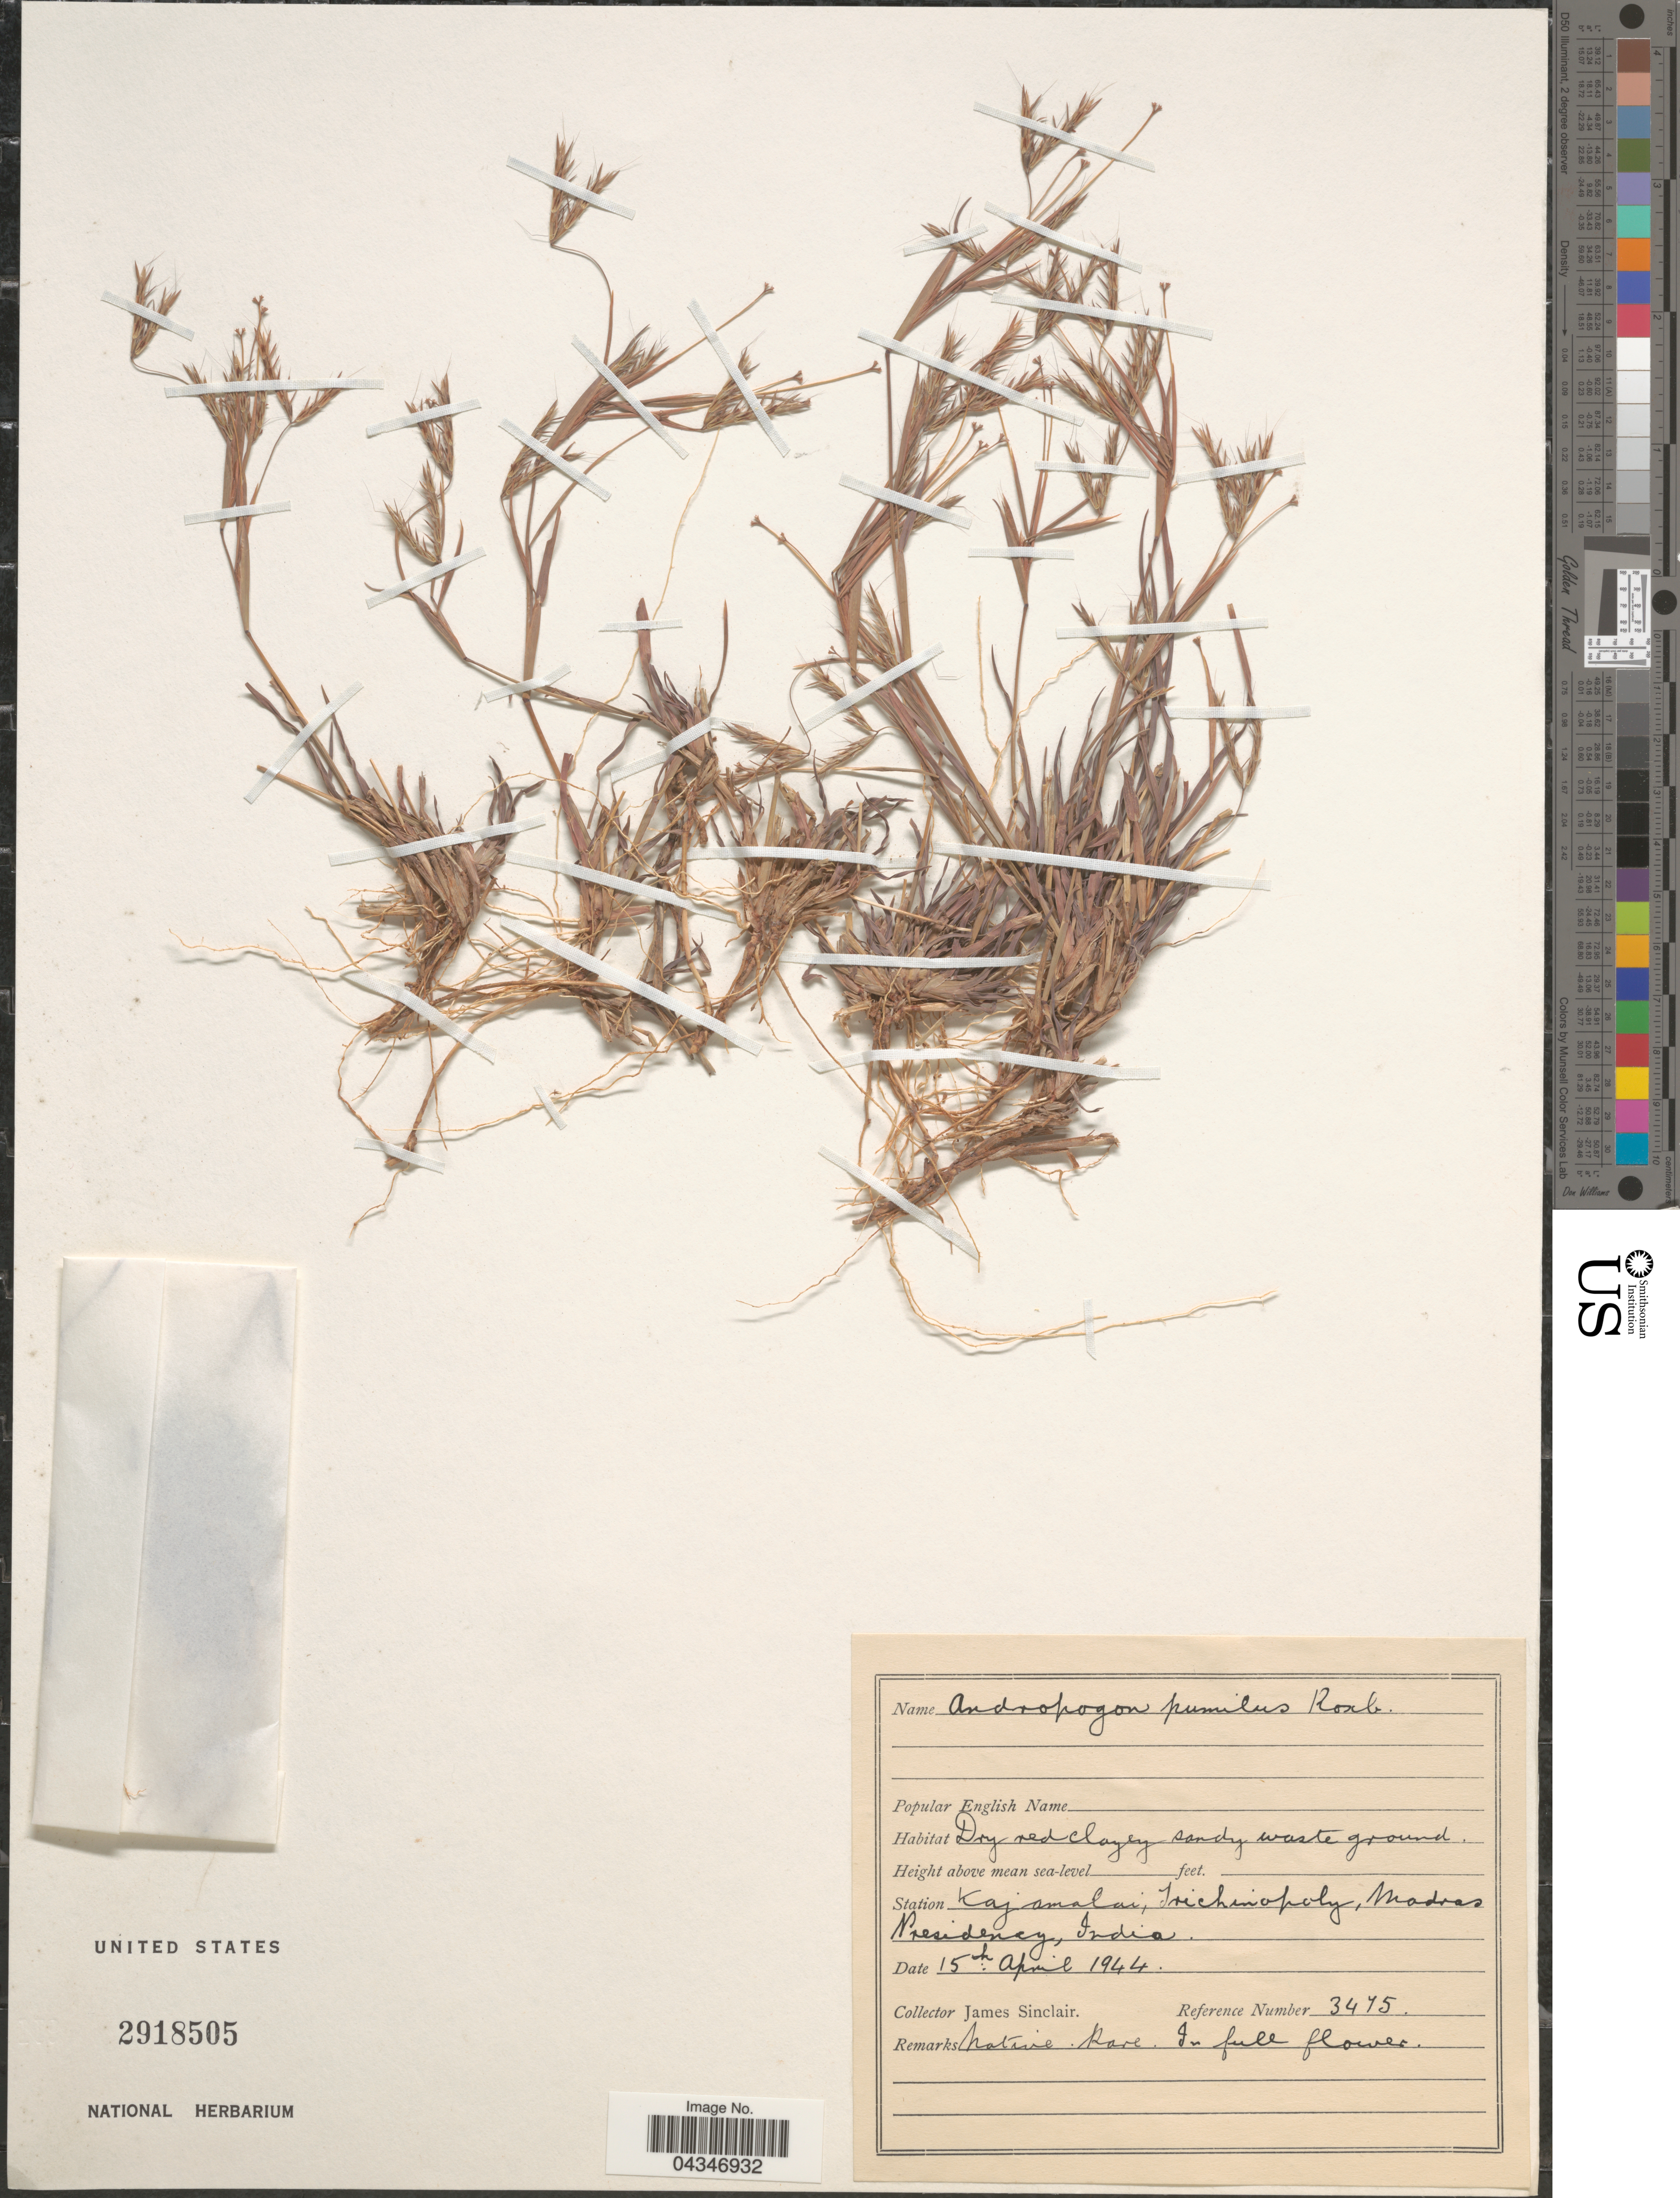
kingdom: Plantae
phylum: Tracheophyta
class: Liliopsida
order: Poales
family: Poaceae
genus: Andropogon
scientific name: Andropogon pumilus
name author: Roxb.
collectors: J. Sinclair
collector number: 3475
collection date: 1944-04-15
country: India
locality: Station Kajamalai, Trichinopoly, Madras Presidency.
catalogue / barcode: US 2918505